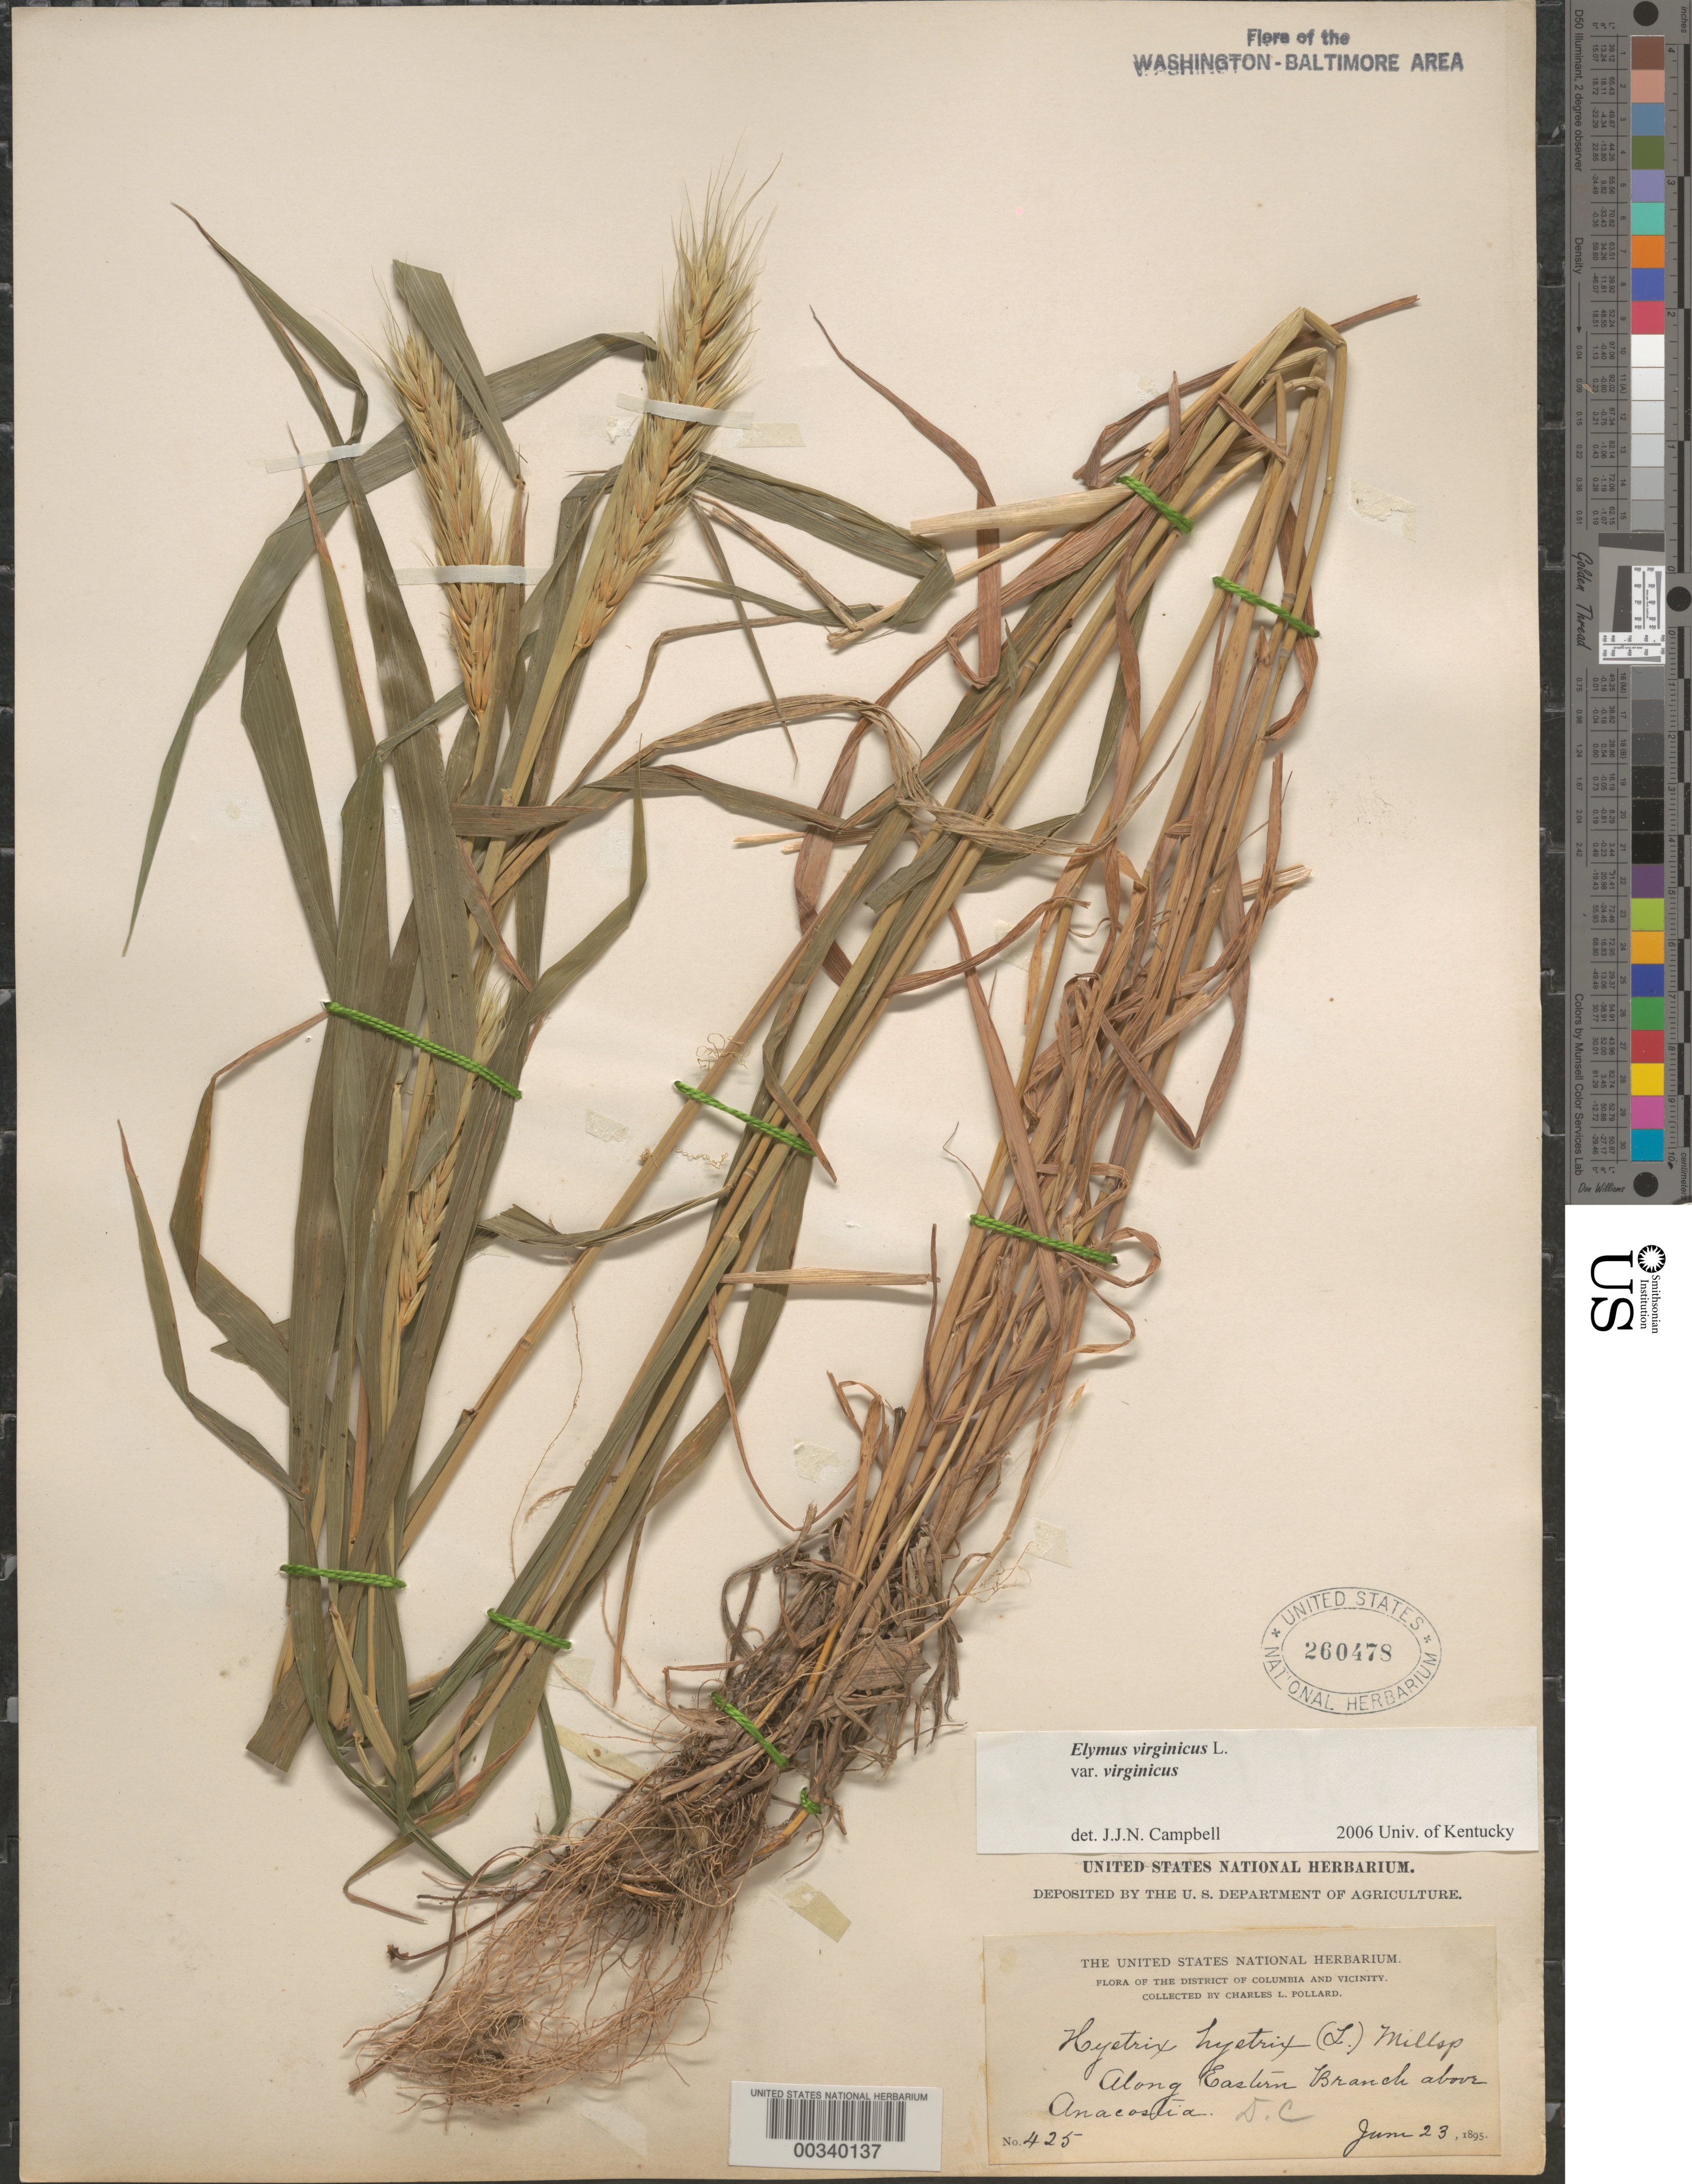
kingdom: Plantae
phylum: Tracheophyta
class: Liliopsida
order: Poales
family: Poaceae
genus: Elymus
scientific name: Elymus virginicus var. virginicus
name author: L.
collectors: C. L. Pollard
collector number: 425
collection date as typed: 23 Jun 1895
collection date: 1895-06-23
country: United States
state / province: District of Columbia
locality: Eastern Branch above Anacostia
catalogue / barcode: US 260478